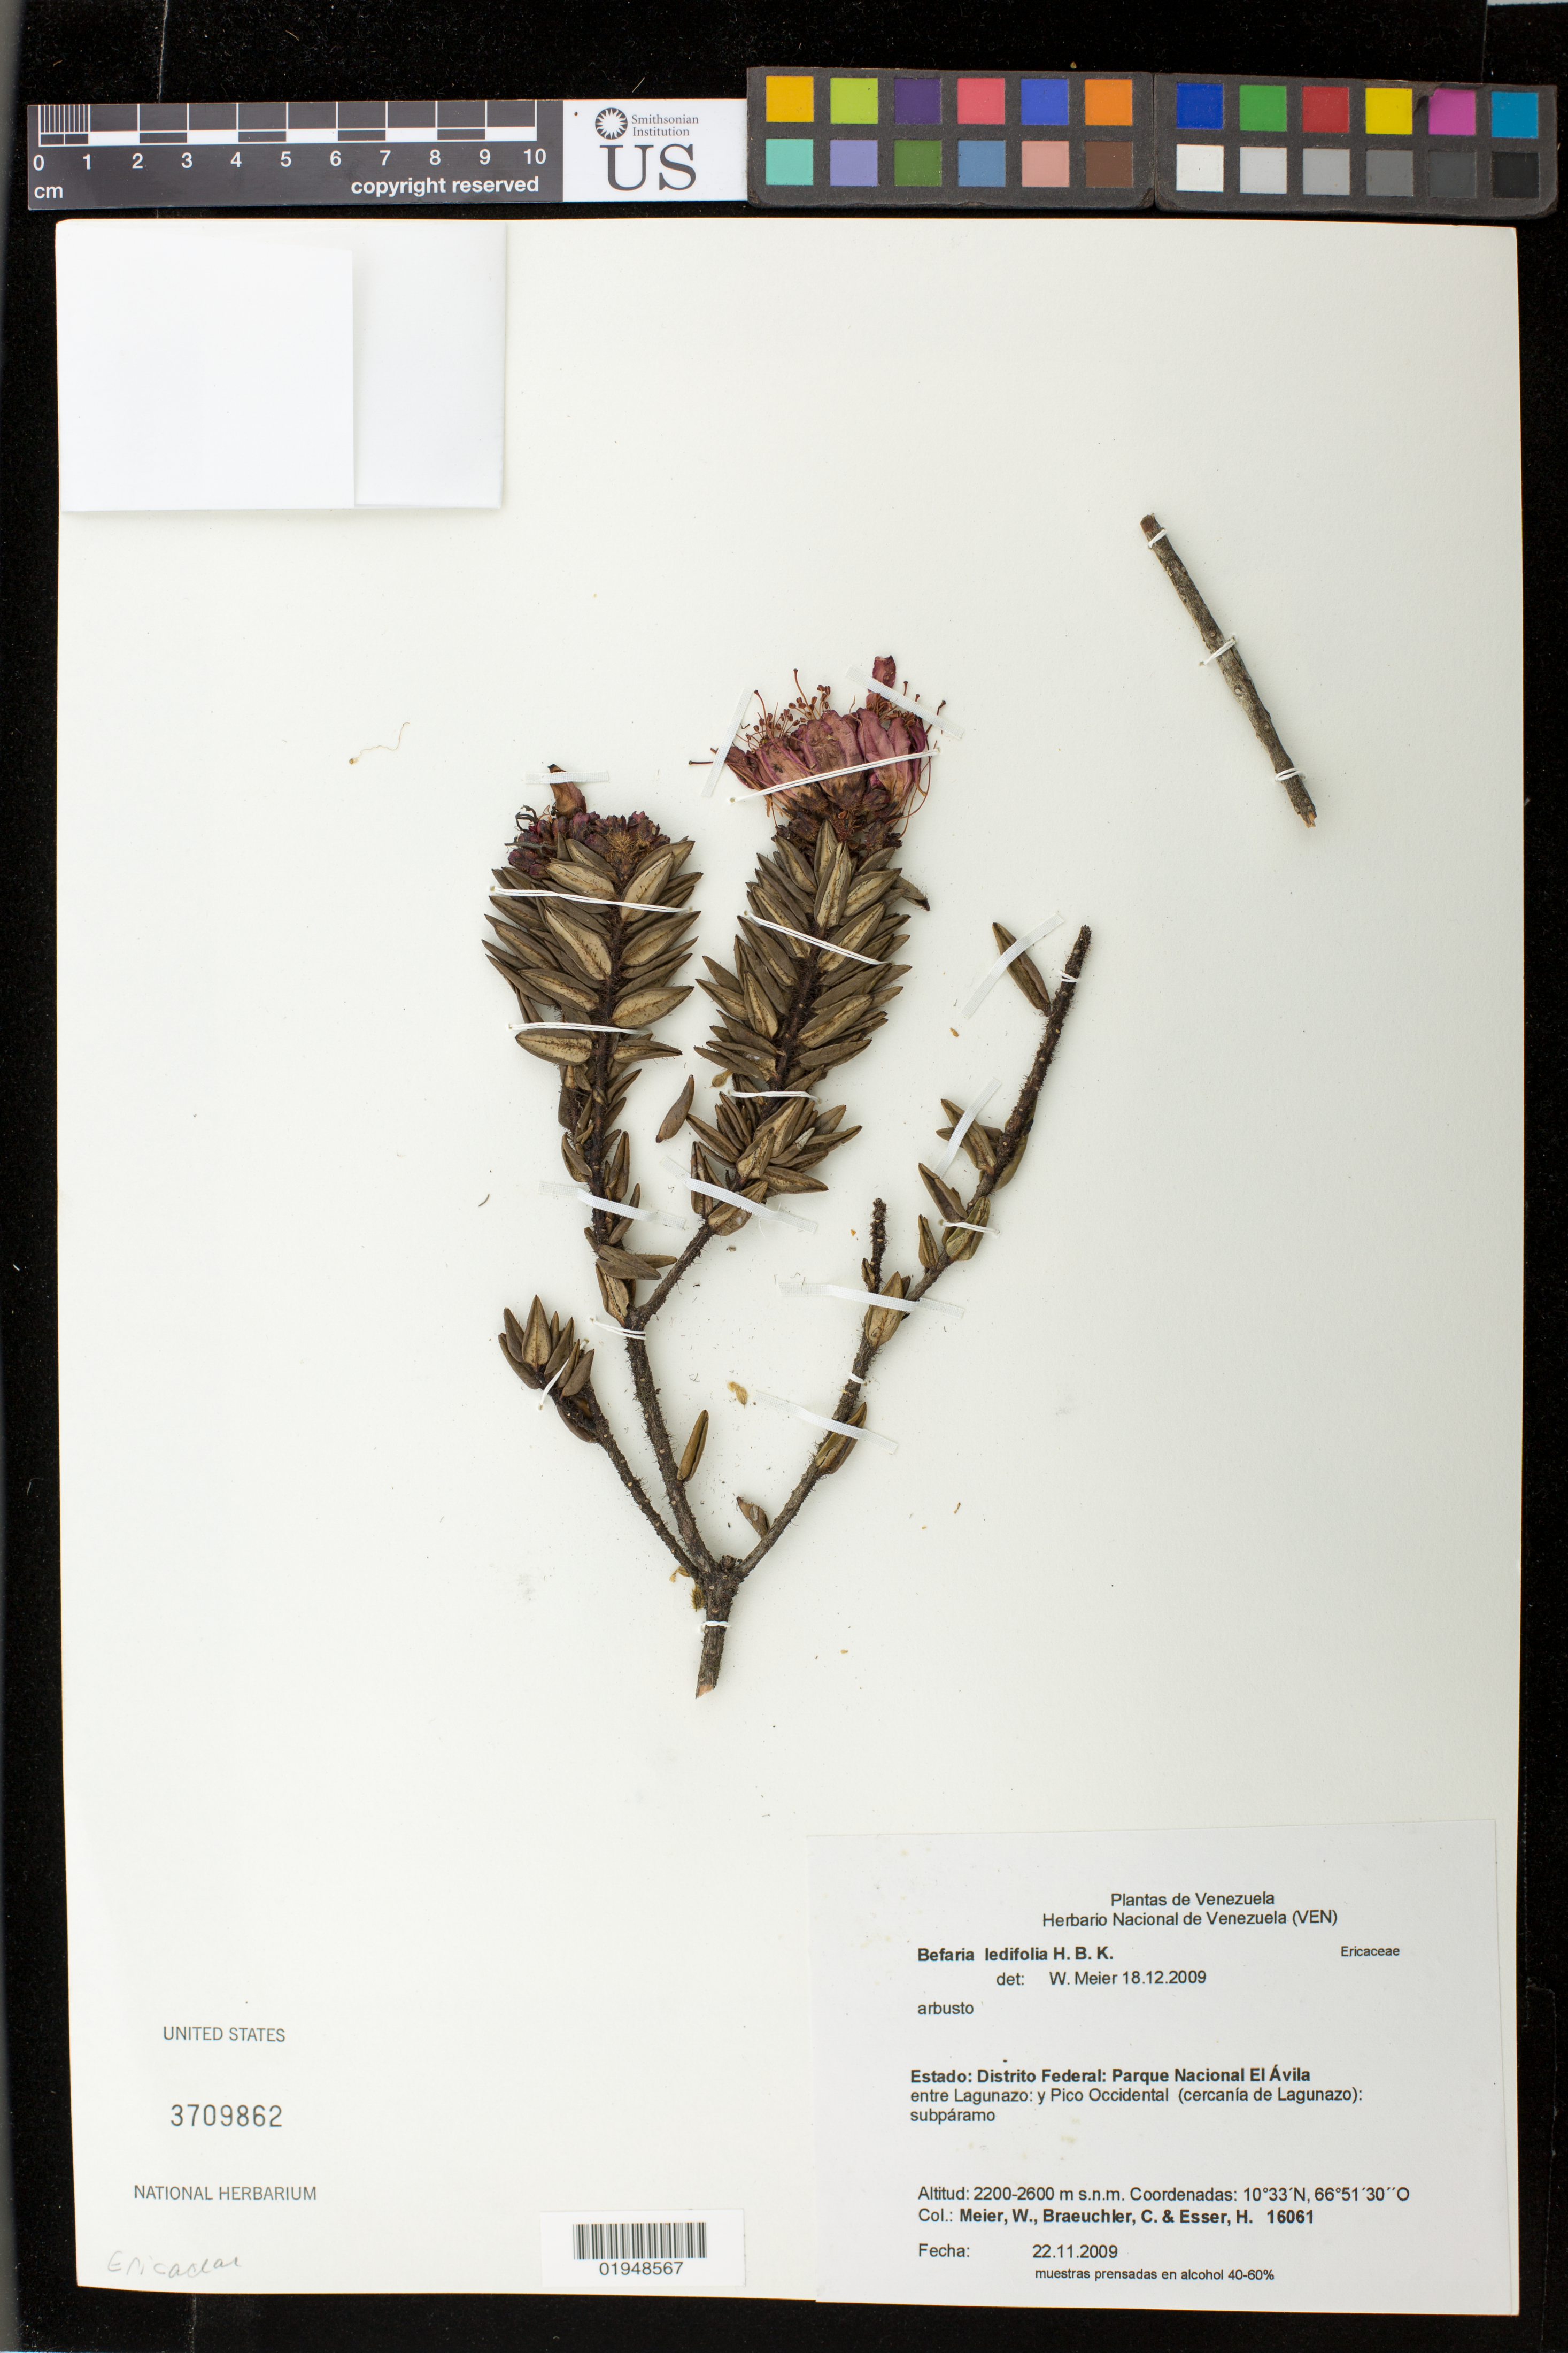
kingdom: Plantae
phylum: Tracheophyta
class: Magnoliopsida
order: Ericales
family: Ericaceae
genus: Bejaria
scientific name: Bejaria ledifolia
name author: Bonpl.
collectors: W. Meier, C. Braeuchler & H. Esser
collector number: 16061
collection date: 2009-11-22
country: Venezuela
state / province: Miranda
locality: Parque Nacional El Avila entre Lagunazo: y Pico Occidental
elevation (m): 2200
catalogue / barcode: US 3709862